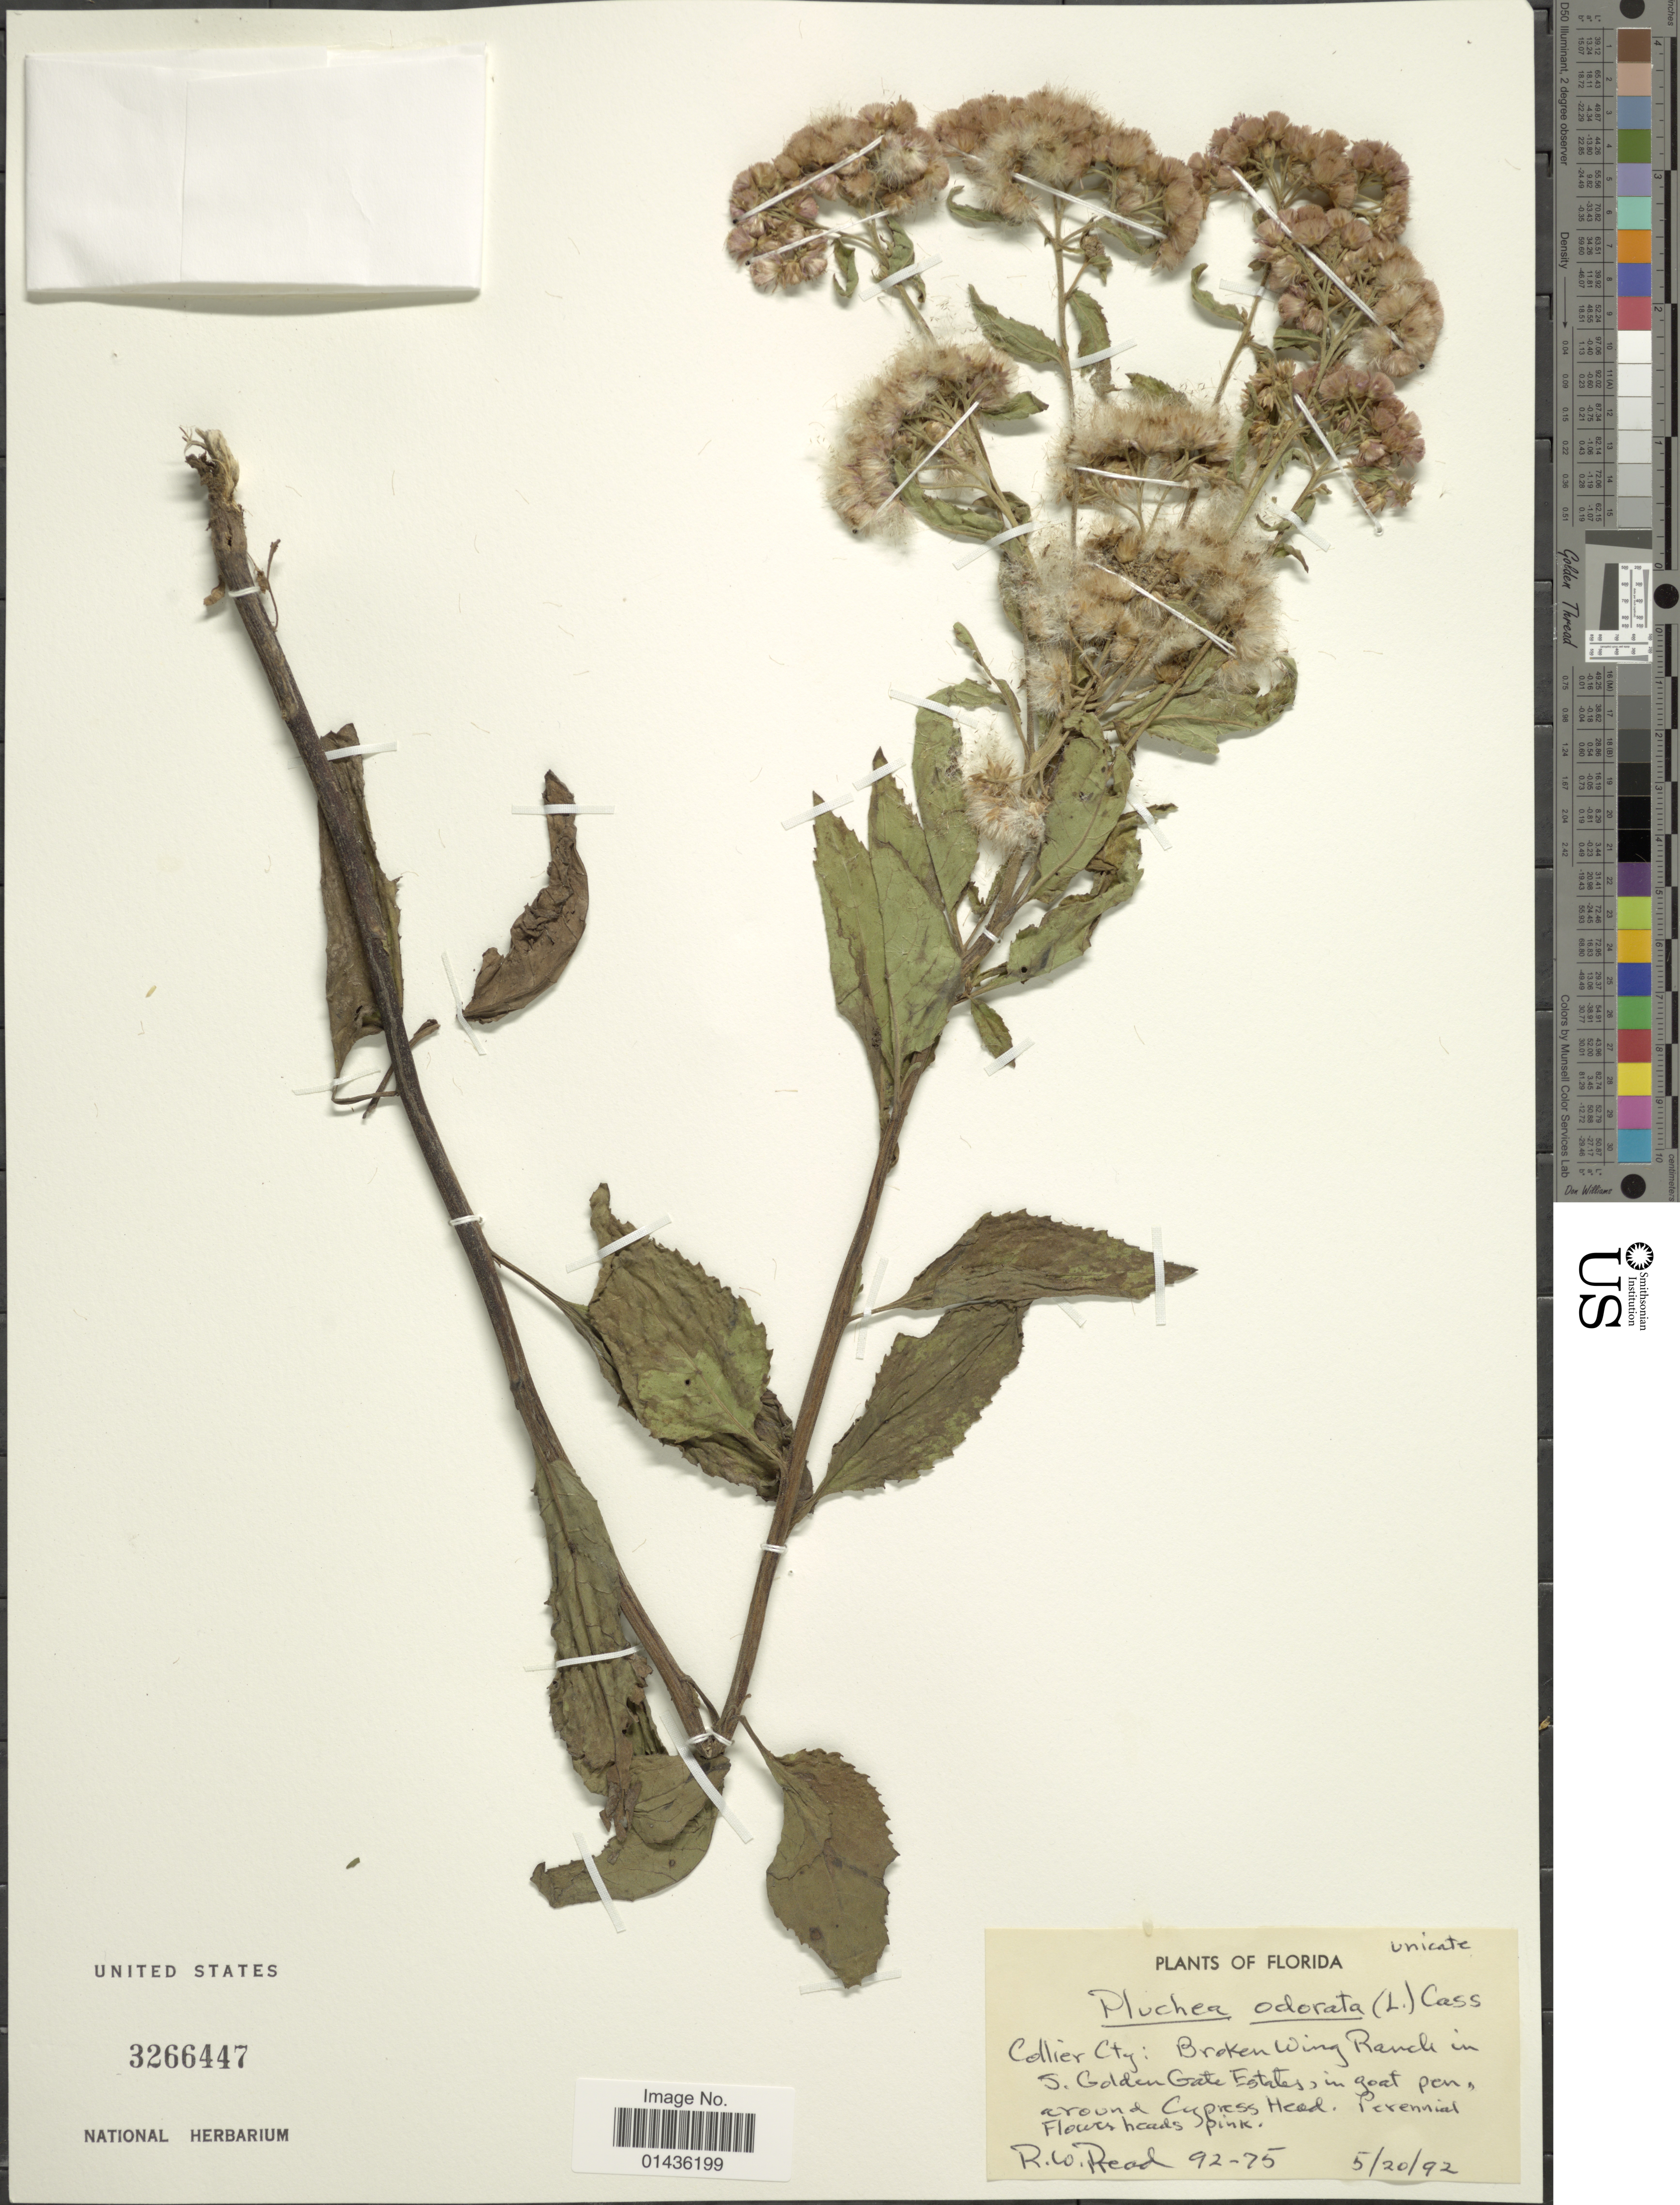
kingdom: Plantae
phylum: Tracheophyta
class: Magnoliopsida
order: Asterales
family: Asteraceae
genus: Pluchea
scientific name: Pluchea odorata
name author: (L.) Cass.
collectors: R. W. Read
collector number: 92-75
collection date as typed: Transcribed d/m/y: 20/5/92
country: United States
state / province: Florida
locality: Collier Cty, Broken Wing Ranch in S. Golden Gate Estates, around Cypress Head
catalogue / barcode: US 3266447